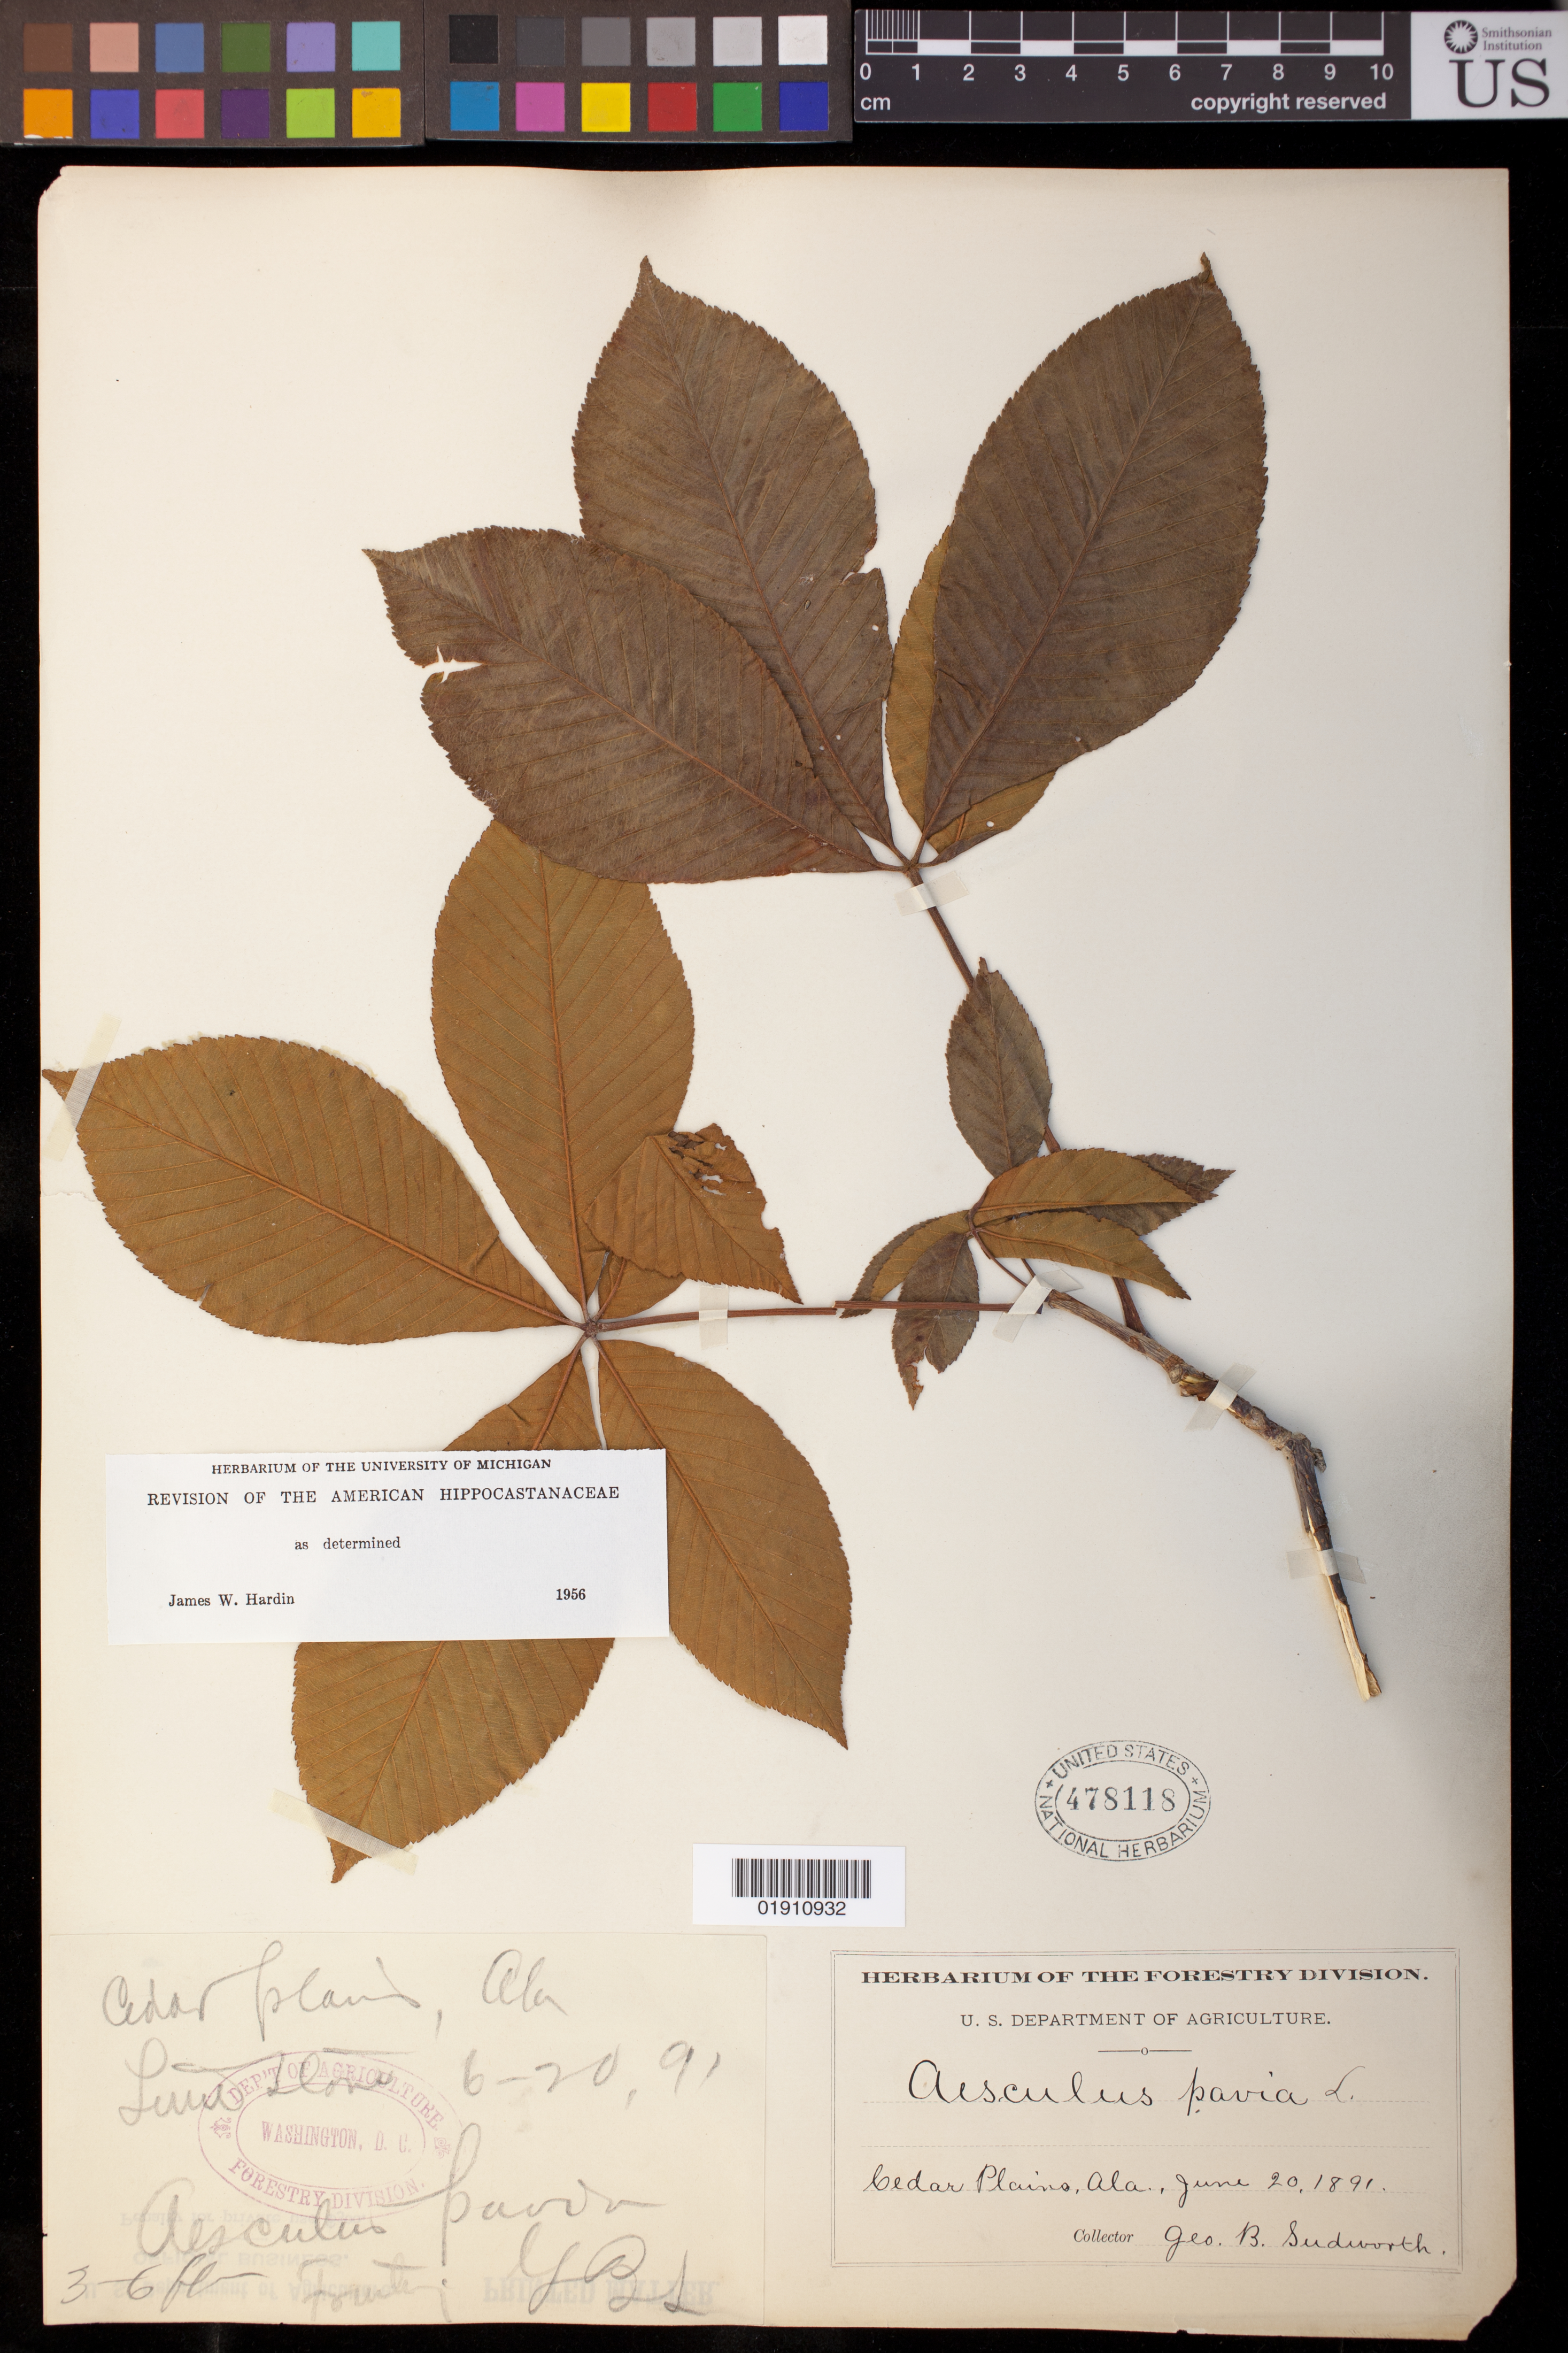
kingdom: Plantae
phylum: Tracheophyta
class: Magnoliopsida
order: Sapindales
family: Sapindaceae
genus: Aesculus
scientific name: Aesculus pavia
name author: L.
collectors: G. B. Sudworth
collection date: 1891-06-20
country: United States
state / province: Alabama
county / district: Morgan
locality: Cedar Plains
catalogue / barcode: US 478118